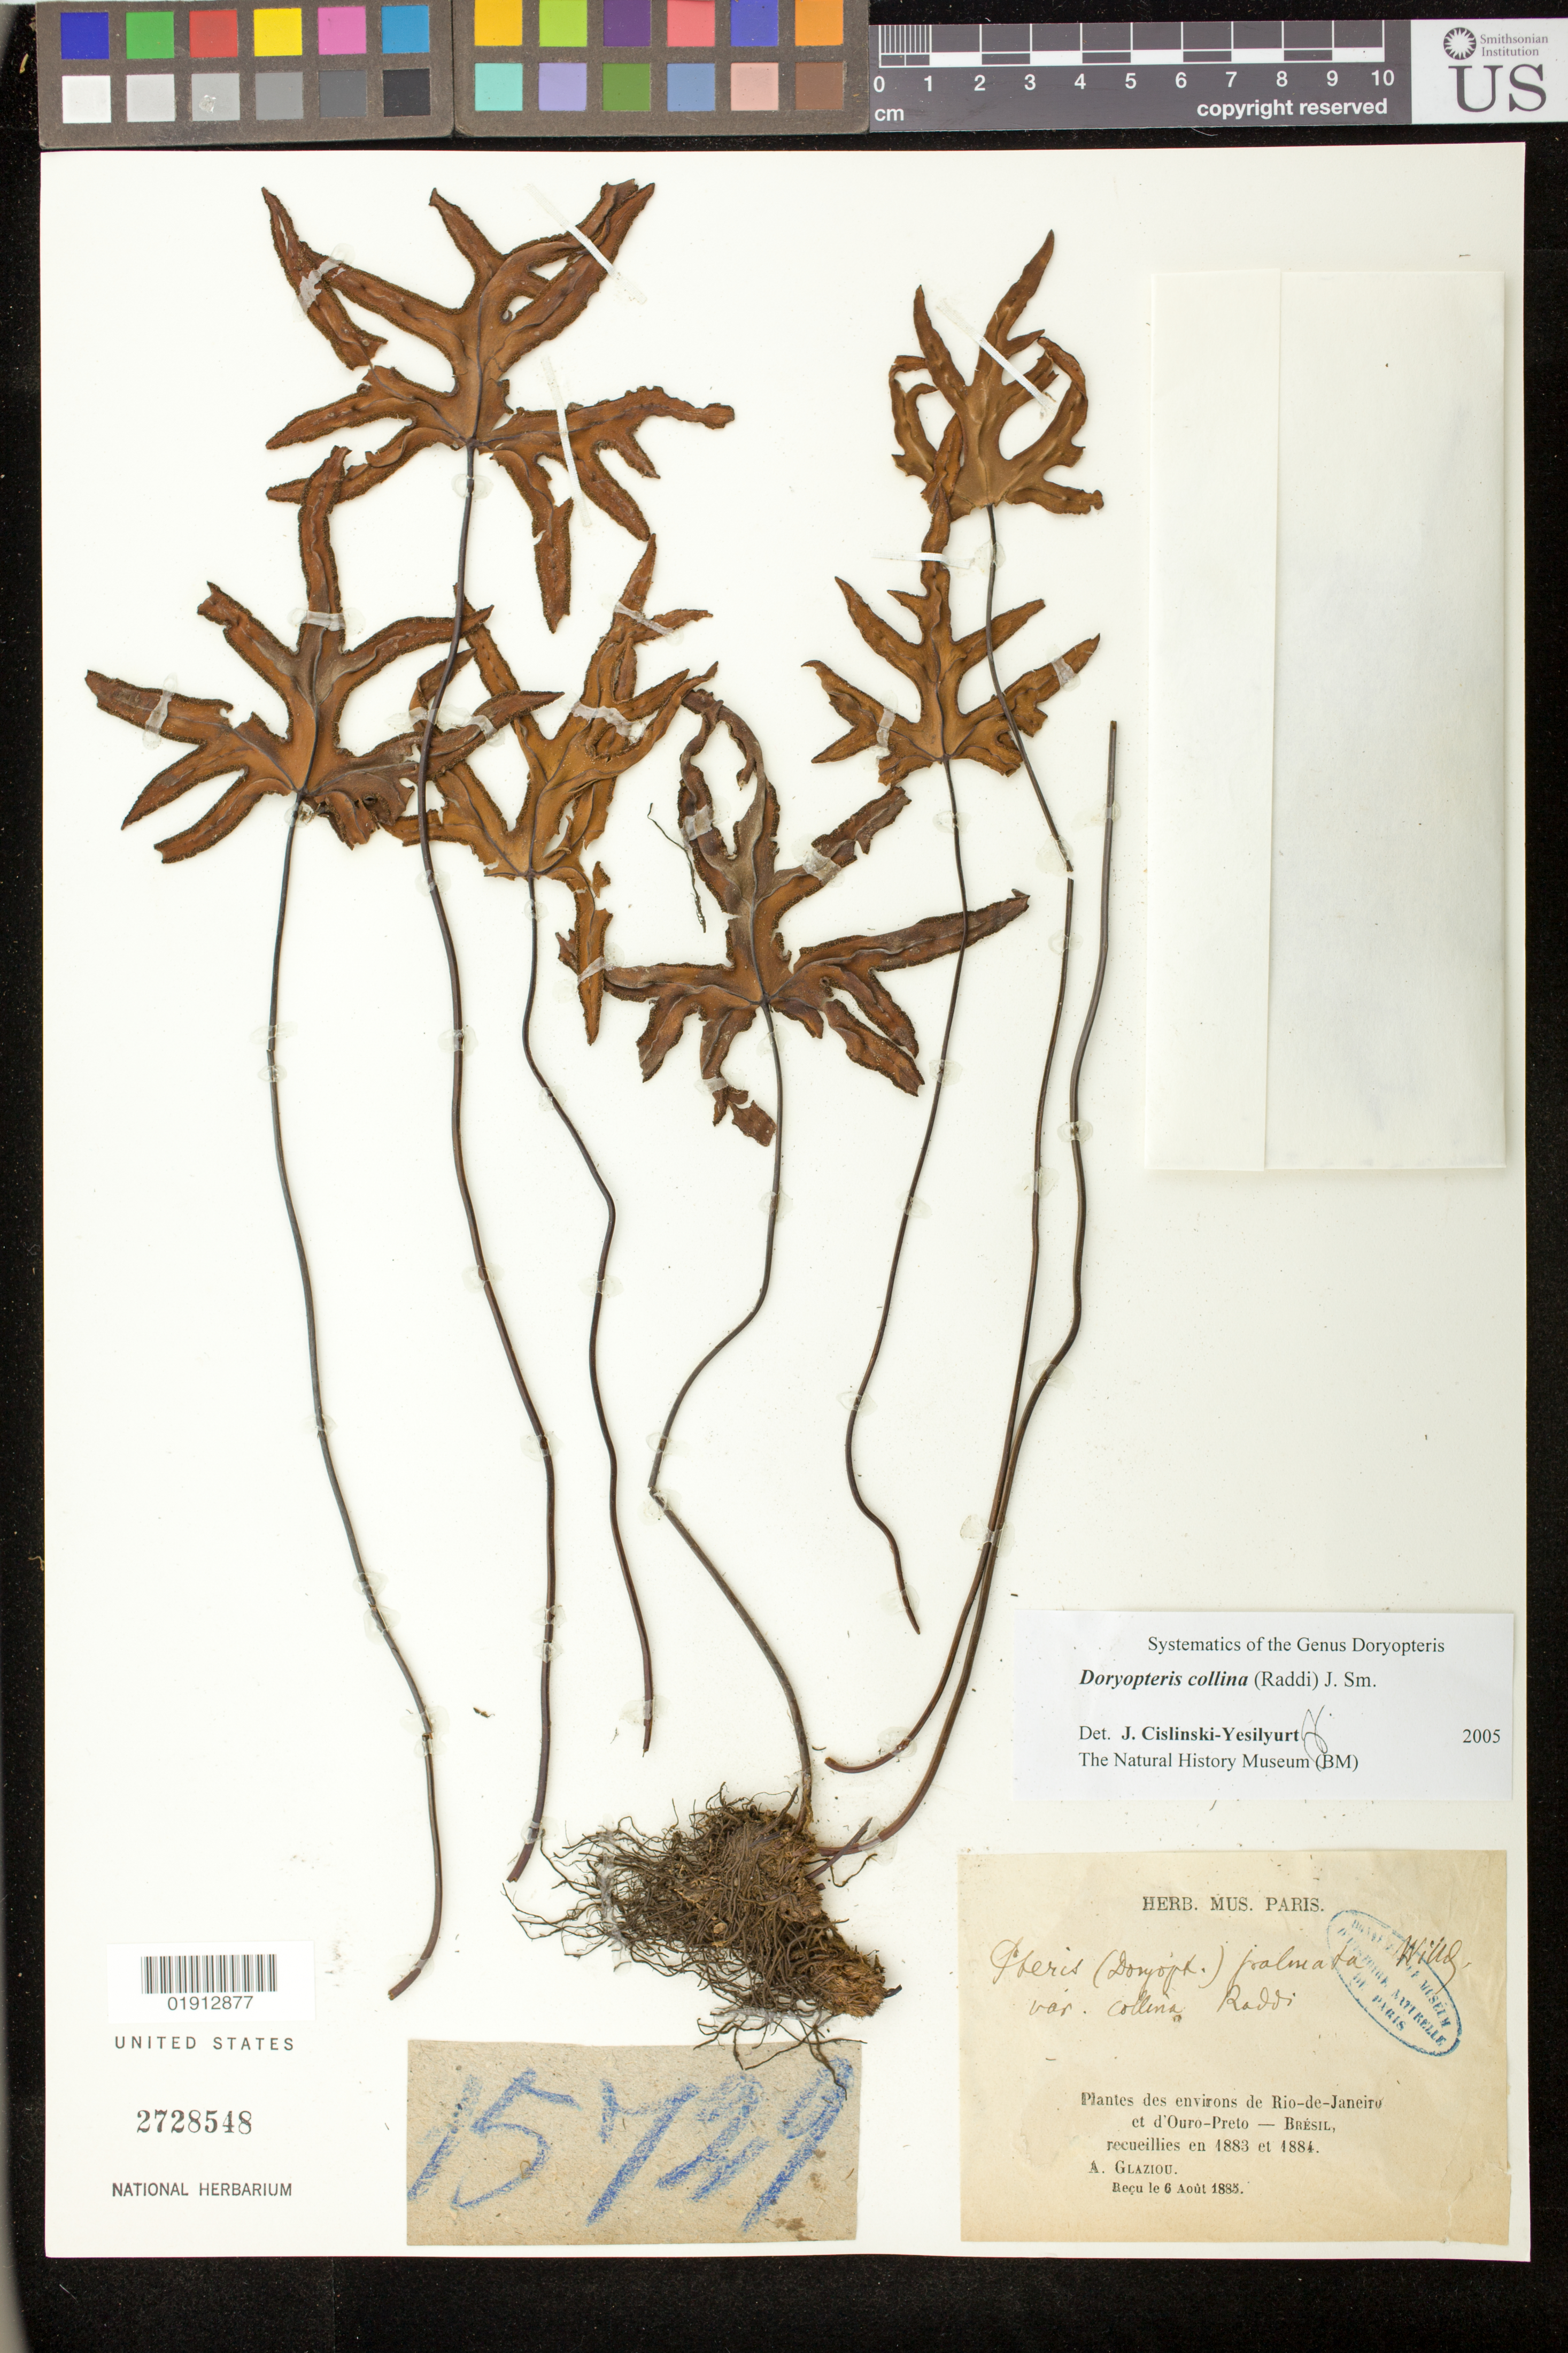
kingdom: Plantae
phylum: Tracheophyta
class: Polypodiopsida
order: Polypodiales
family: Pteridaceae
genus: Doryopteris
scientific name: Doryopteris collina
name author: (Raddi) J. Sm.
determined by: Yesilyurt, J. C.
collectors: A. F. M. Glaziou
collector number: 15729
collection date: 1885-08-06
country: Brazil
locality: Plantes des environs de Rio de Janeiro et d'Ouro-Preto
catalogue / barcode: US 2728548